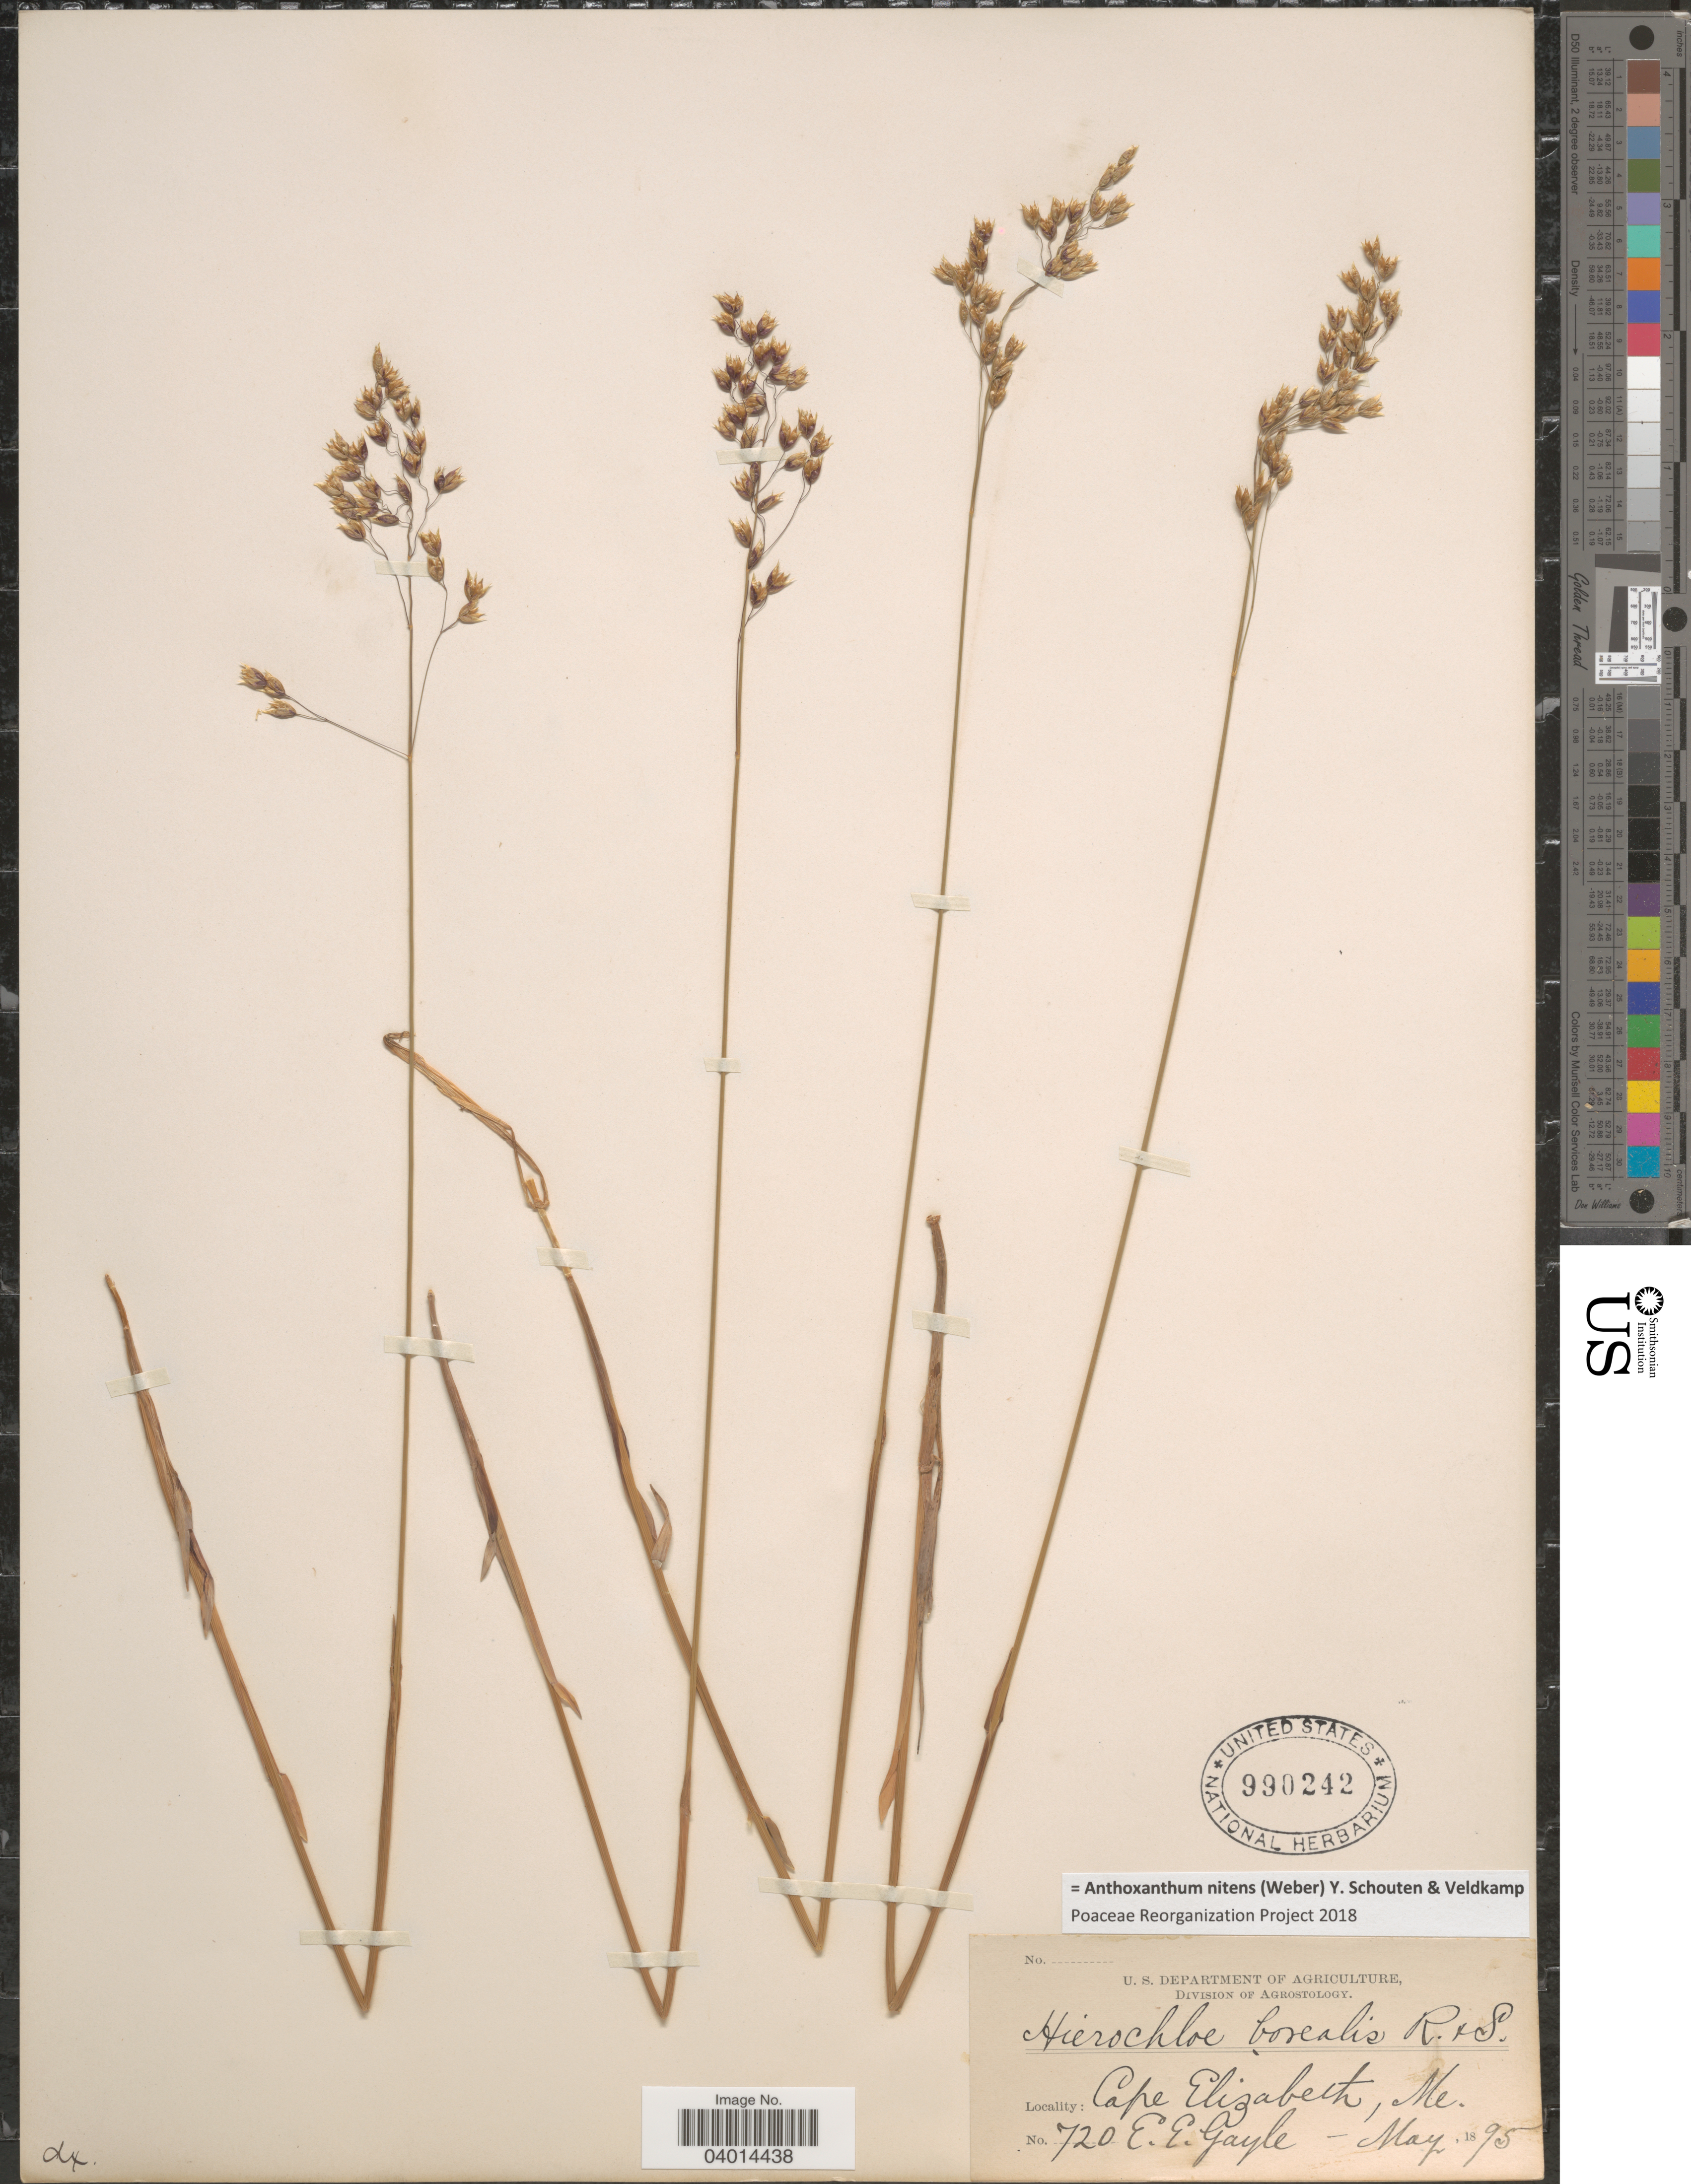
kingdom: Plantae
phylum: Tracheophyta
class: Liliopsida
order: Poales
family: Poaceae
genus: Anthoxanthum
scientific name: Anthoxanthum nitens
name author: (G.H. Weber) R.T.A. Schouten & Veldkamp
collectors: E. Gayle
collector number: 720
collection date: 1895-05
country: United States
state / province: Maine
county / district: Cumberland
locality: Cape Elizabeth.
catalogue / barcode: US 990242